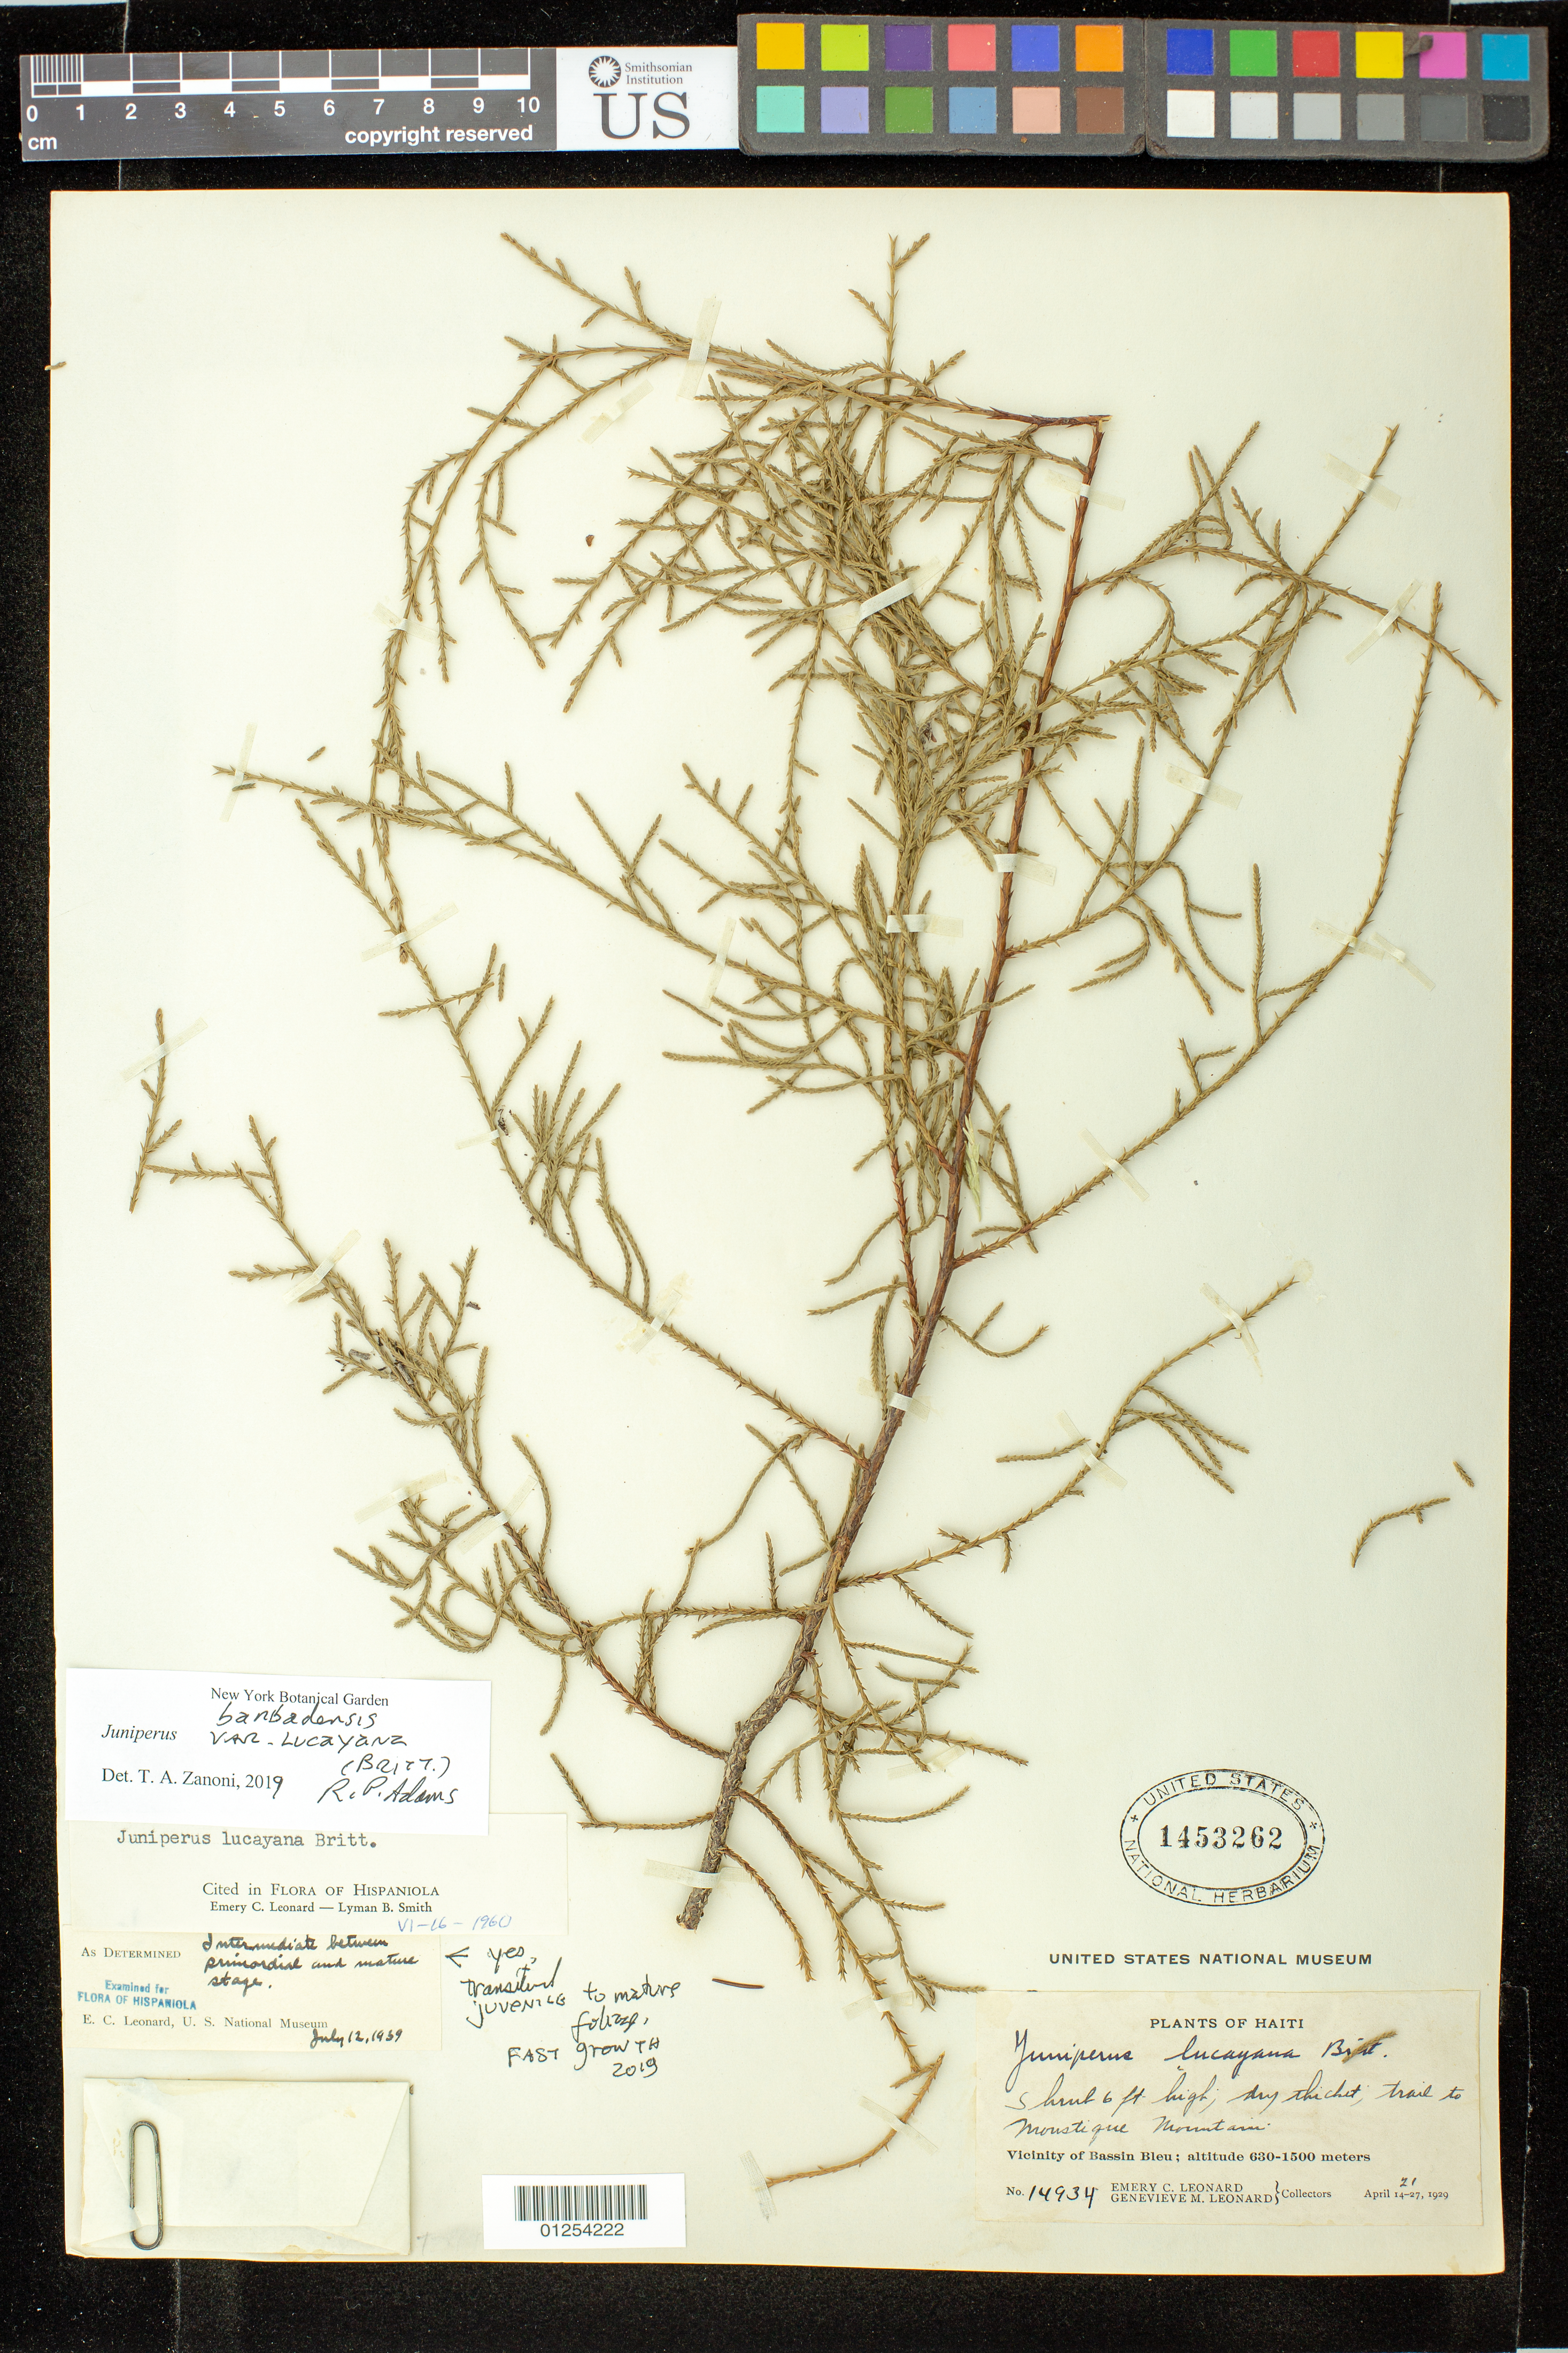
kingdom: Plantae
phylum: Tracheophyta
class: Pinopsida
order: Pinales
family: Cupressaceae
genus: Juniperus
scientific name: Juniperus barbadensis var. lucayana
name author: (Britton) R.P. Adams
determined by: Zanoni, T. A., (NY), New York Botanical Garden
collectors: E. C. Leonard & G. M. Leonard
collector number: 14934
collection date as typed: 21 Apr 1929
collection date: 1929-04-21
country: Haiti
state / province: Nord-Ouest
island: Hispaniola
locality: Vicinity of Bassin Bleu, Moustique Mountains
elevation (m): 630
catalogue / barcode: US 1453262